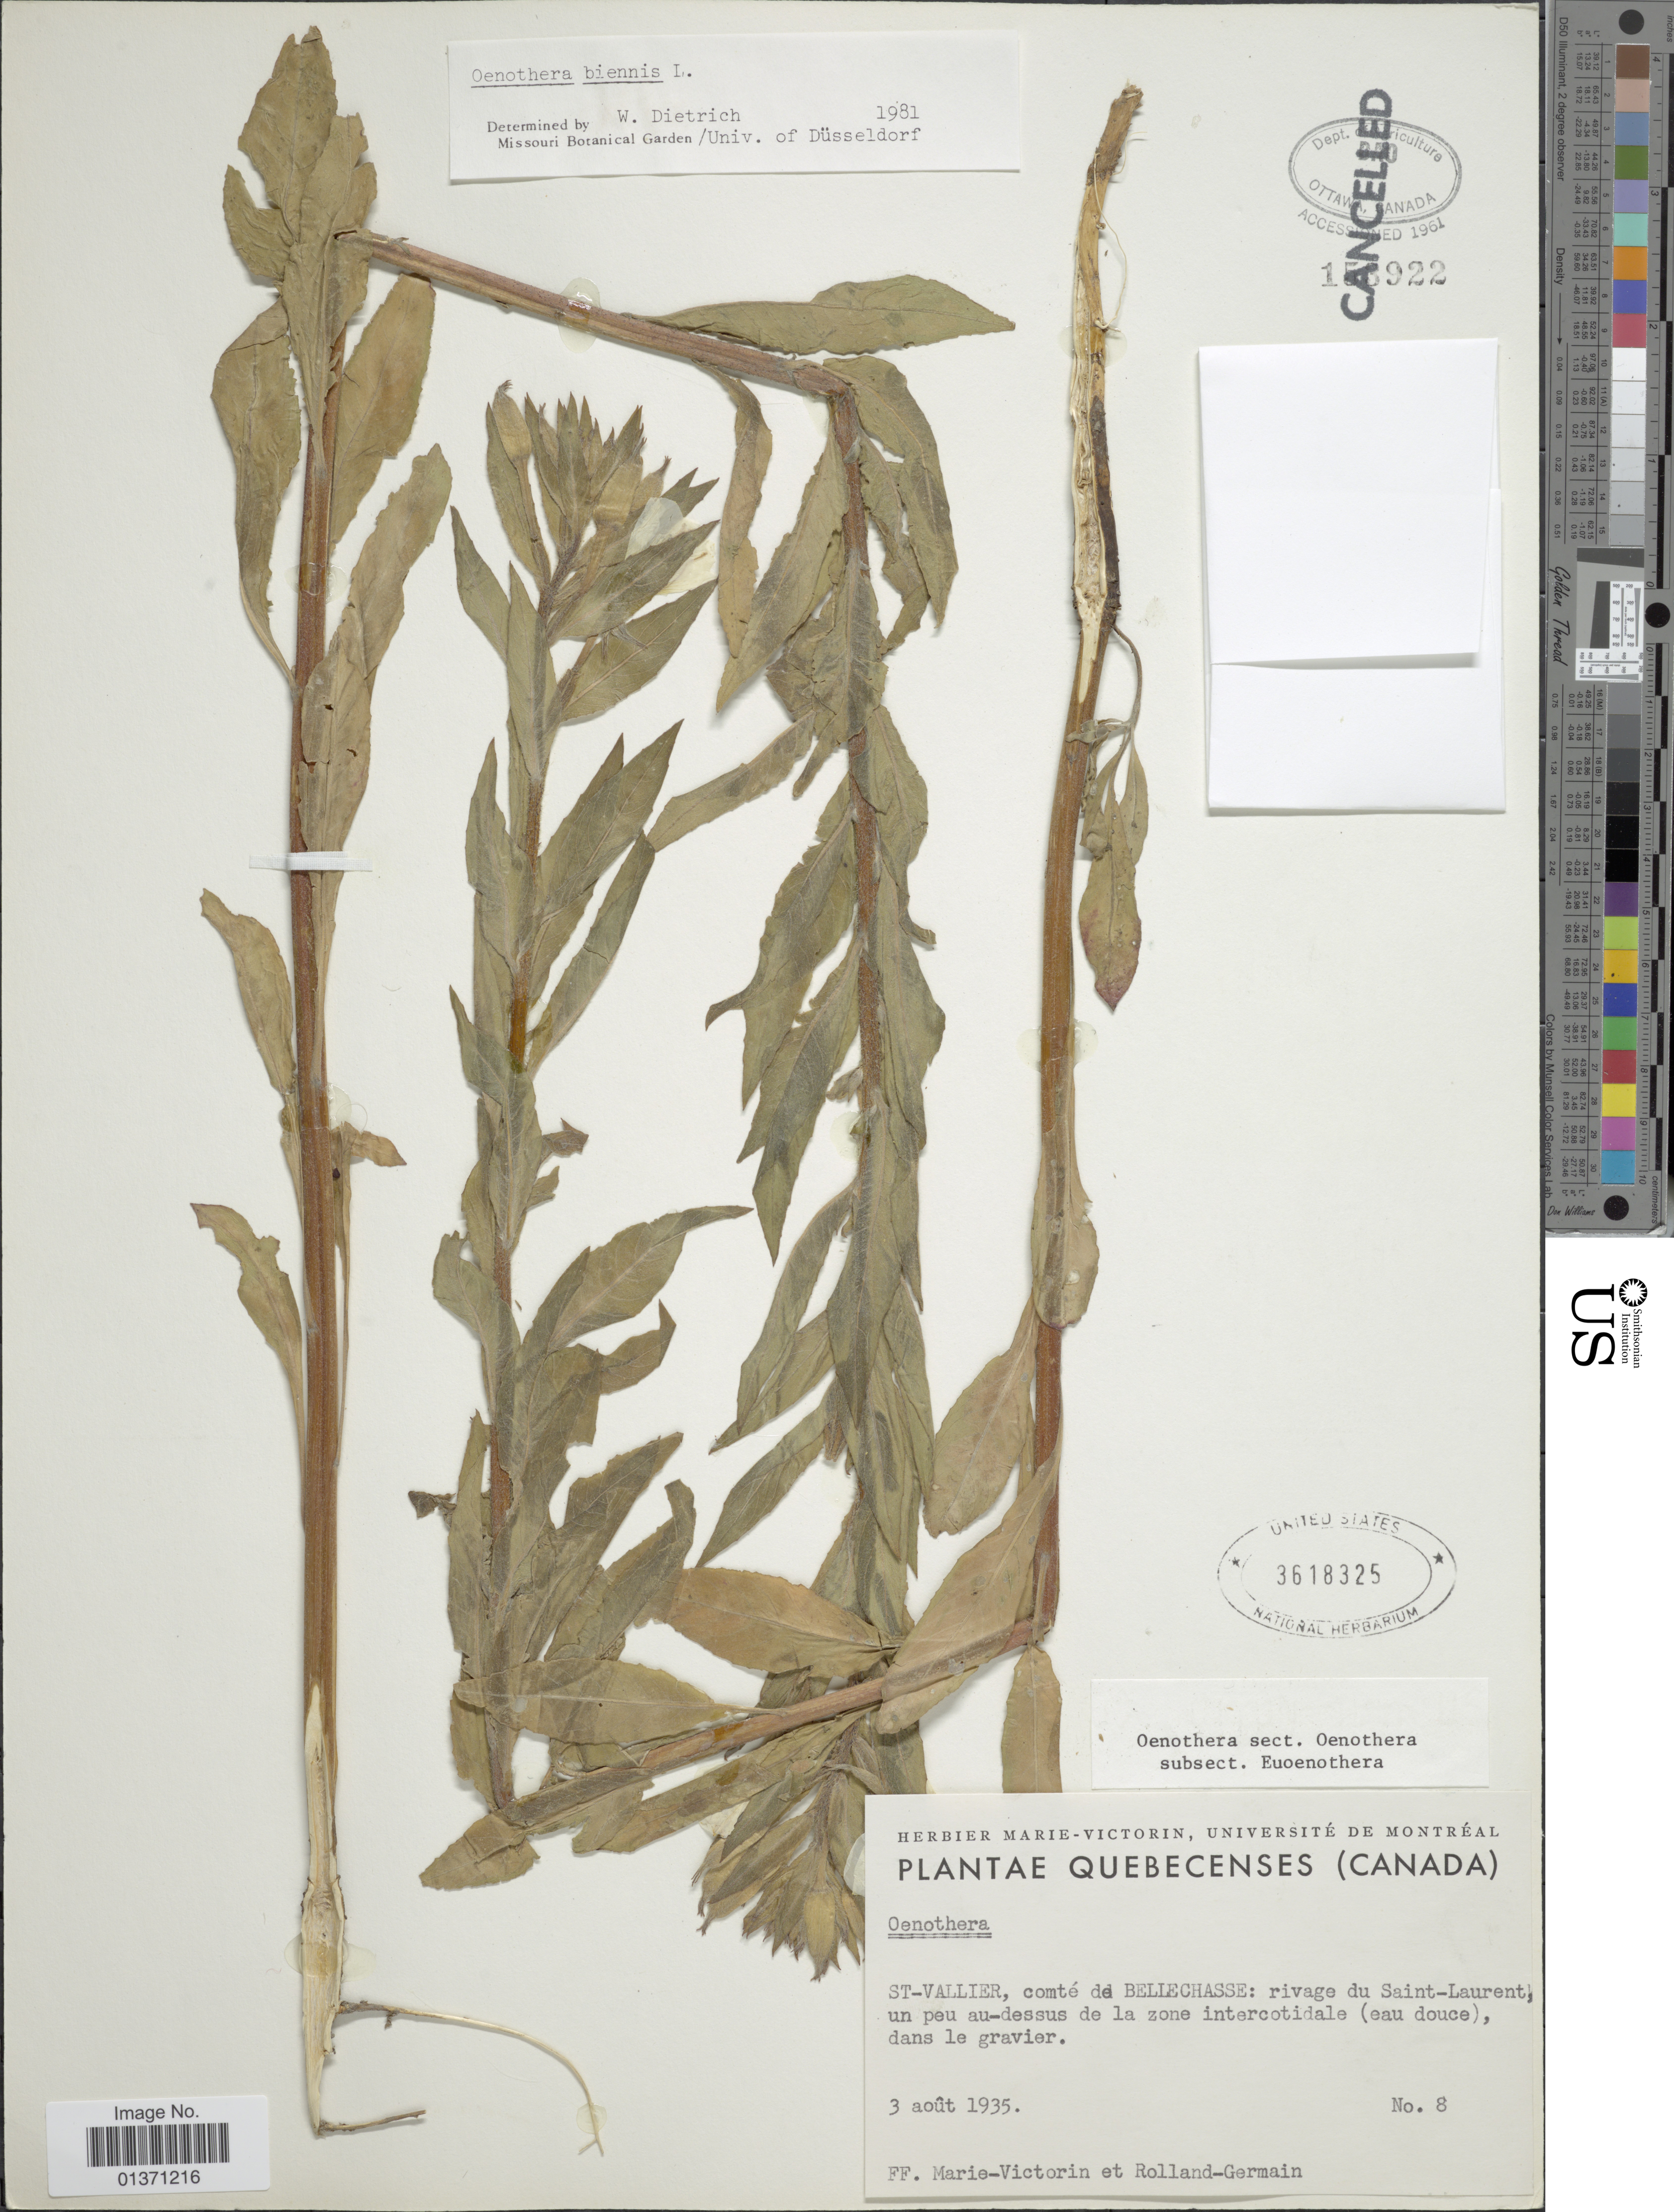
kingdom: Plantae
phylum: Tracheophyta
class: Magnoliopsida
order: Myrtales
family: Onagraceae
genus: Oenothera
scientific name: Oenothera biennis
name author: L.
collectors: -. Marie-Victorin & Rolland-Germain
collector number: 8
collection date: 1935-08-03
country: Canada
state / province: Quebec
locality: St-Vallier, comté de Bellechasse: rivage du Saint-Laurent, un peu au-dessus de la zone intercotidale (eau douce), dans le gravier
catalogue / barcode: US 3618325